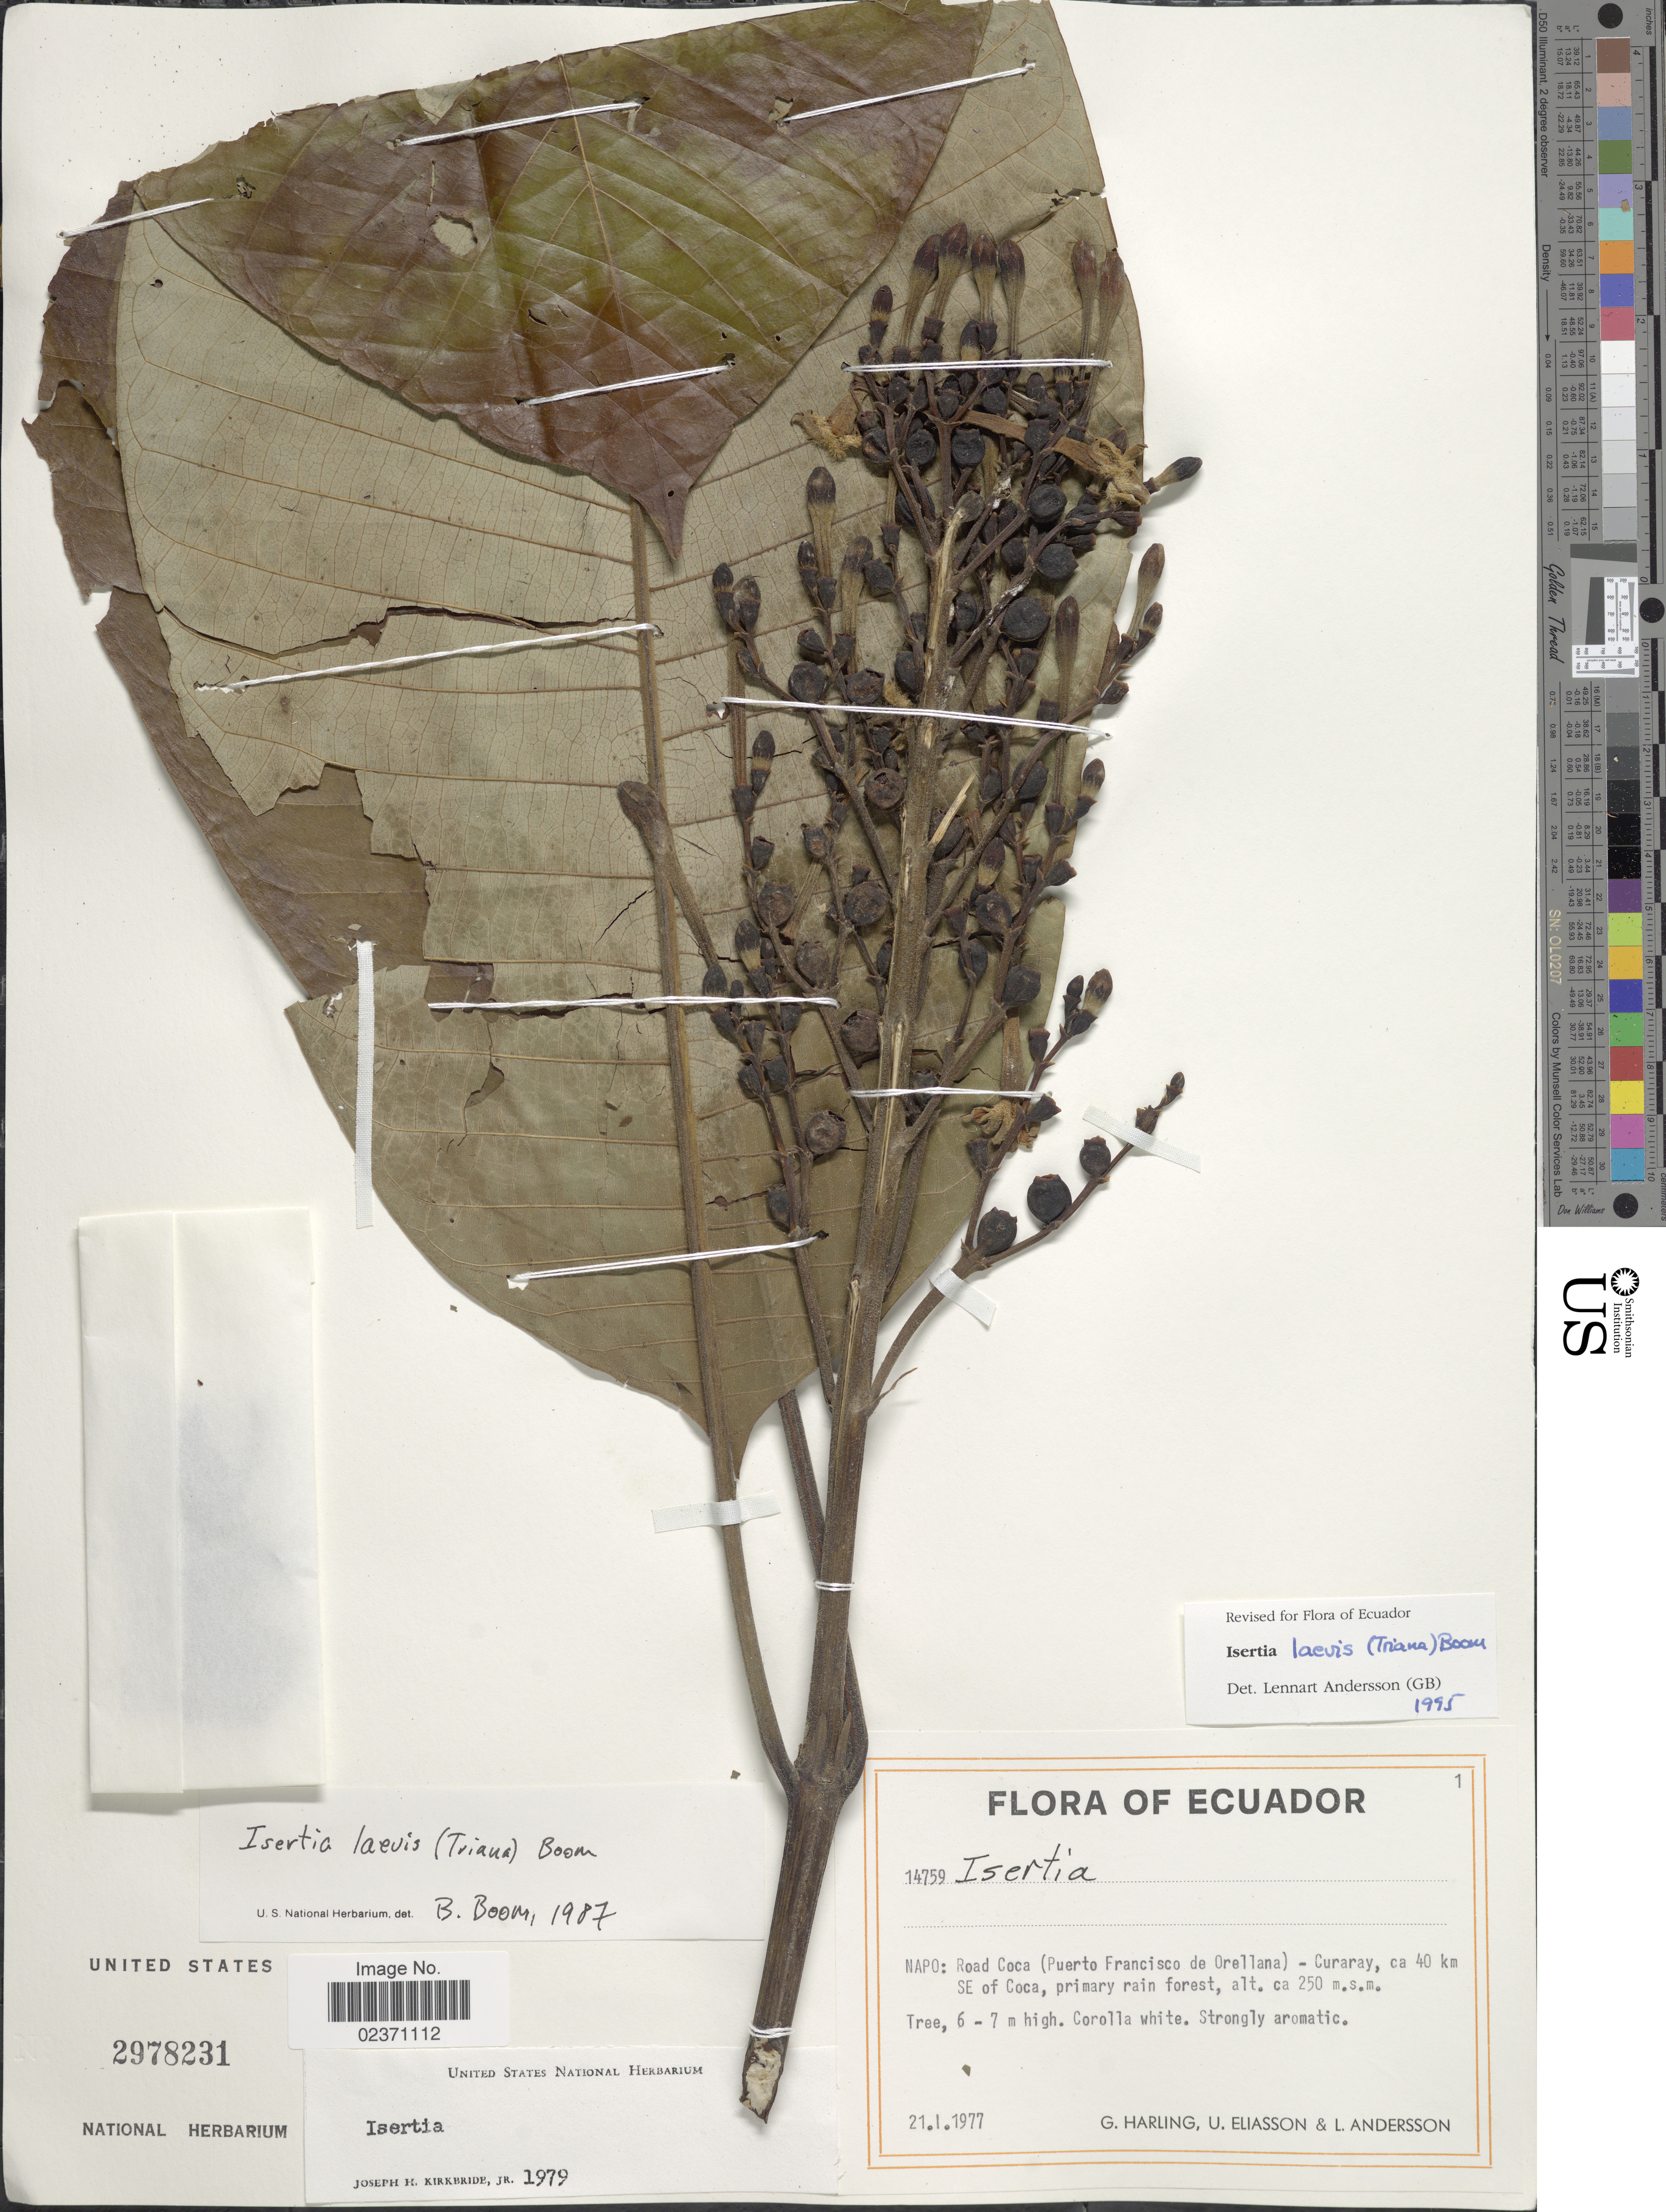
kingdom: Plantae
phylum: Tracheophyta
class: Magnoliopsida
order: Gentianales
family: Rubiaceae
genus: Isertia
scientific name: Isertia laevis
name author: (Triana) B.M. Boom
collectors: G. Harling, U. Eliasson & L. Andersson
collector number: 14759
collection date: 1977-01-21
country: Ecuador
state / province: Napo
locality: Road Coca (Puerto Francisco de Orellana) - Curaray, ca 40 km SE of Coca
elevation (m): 250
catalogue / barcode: US 2978231